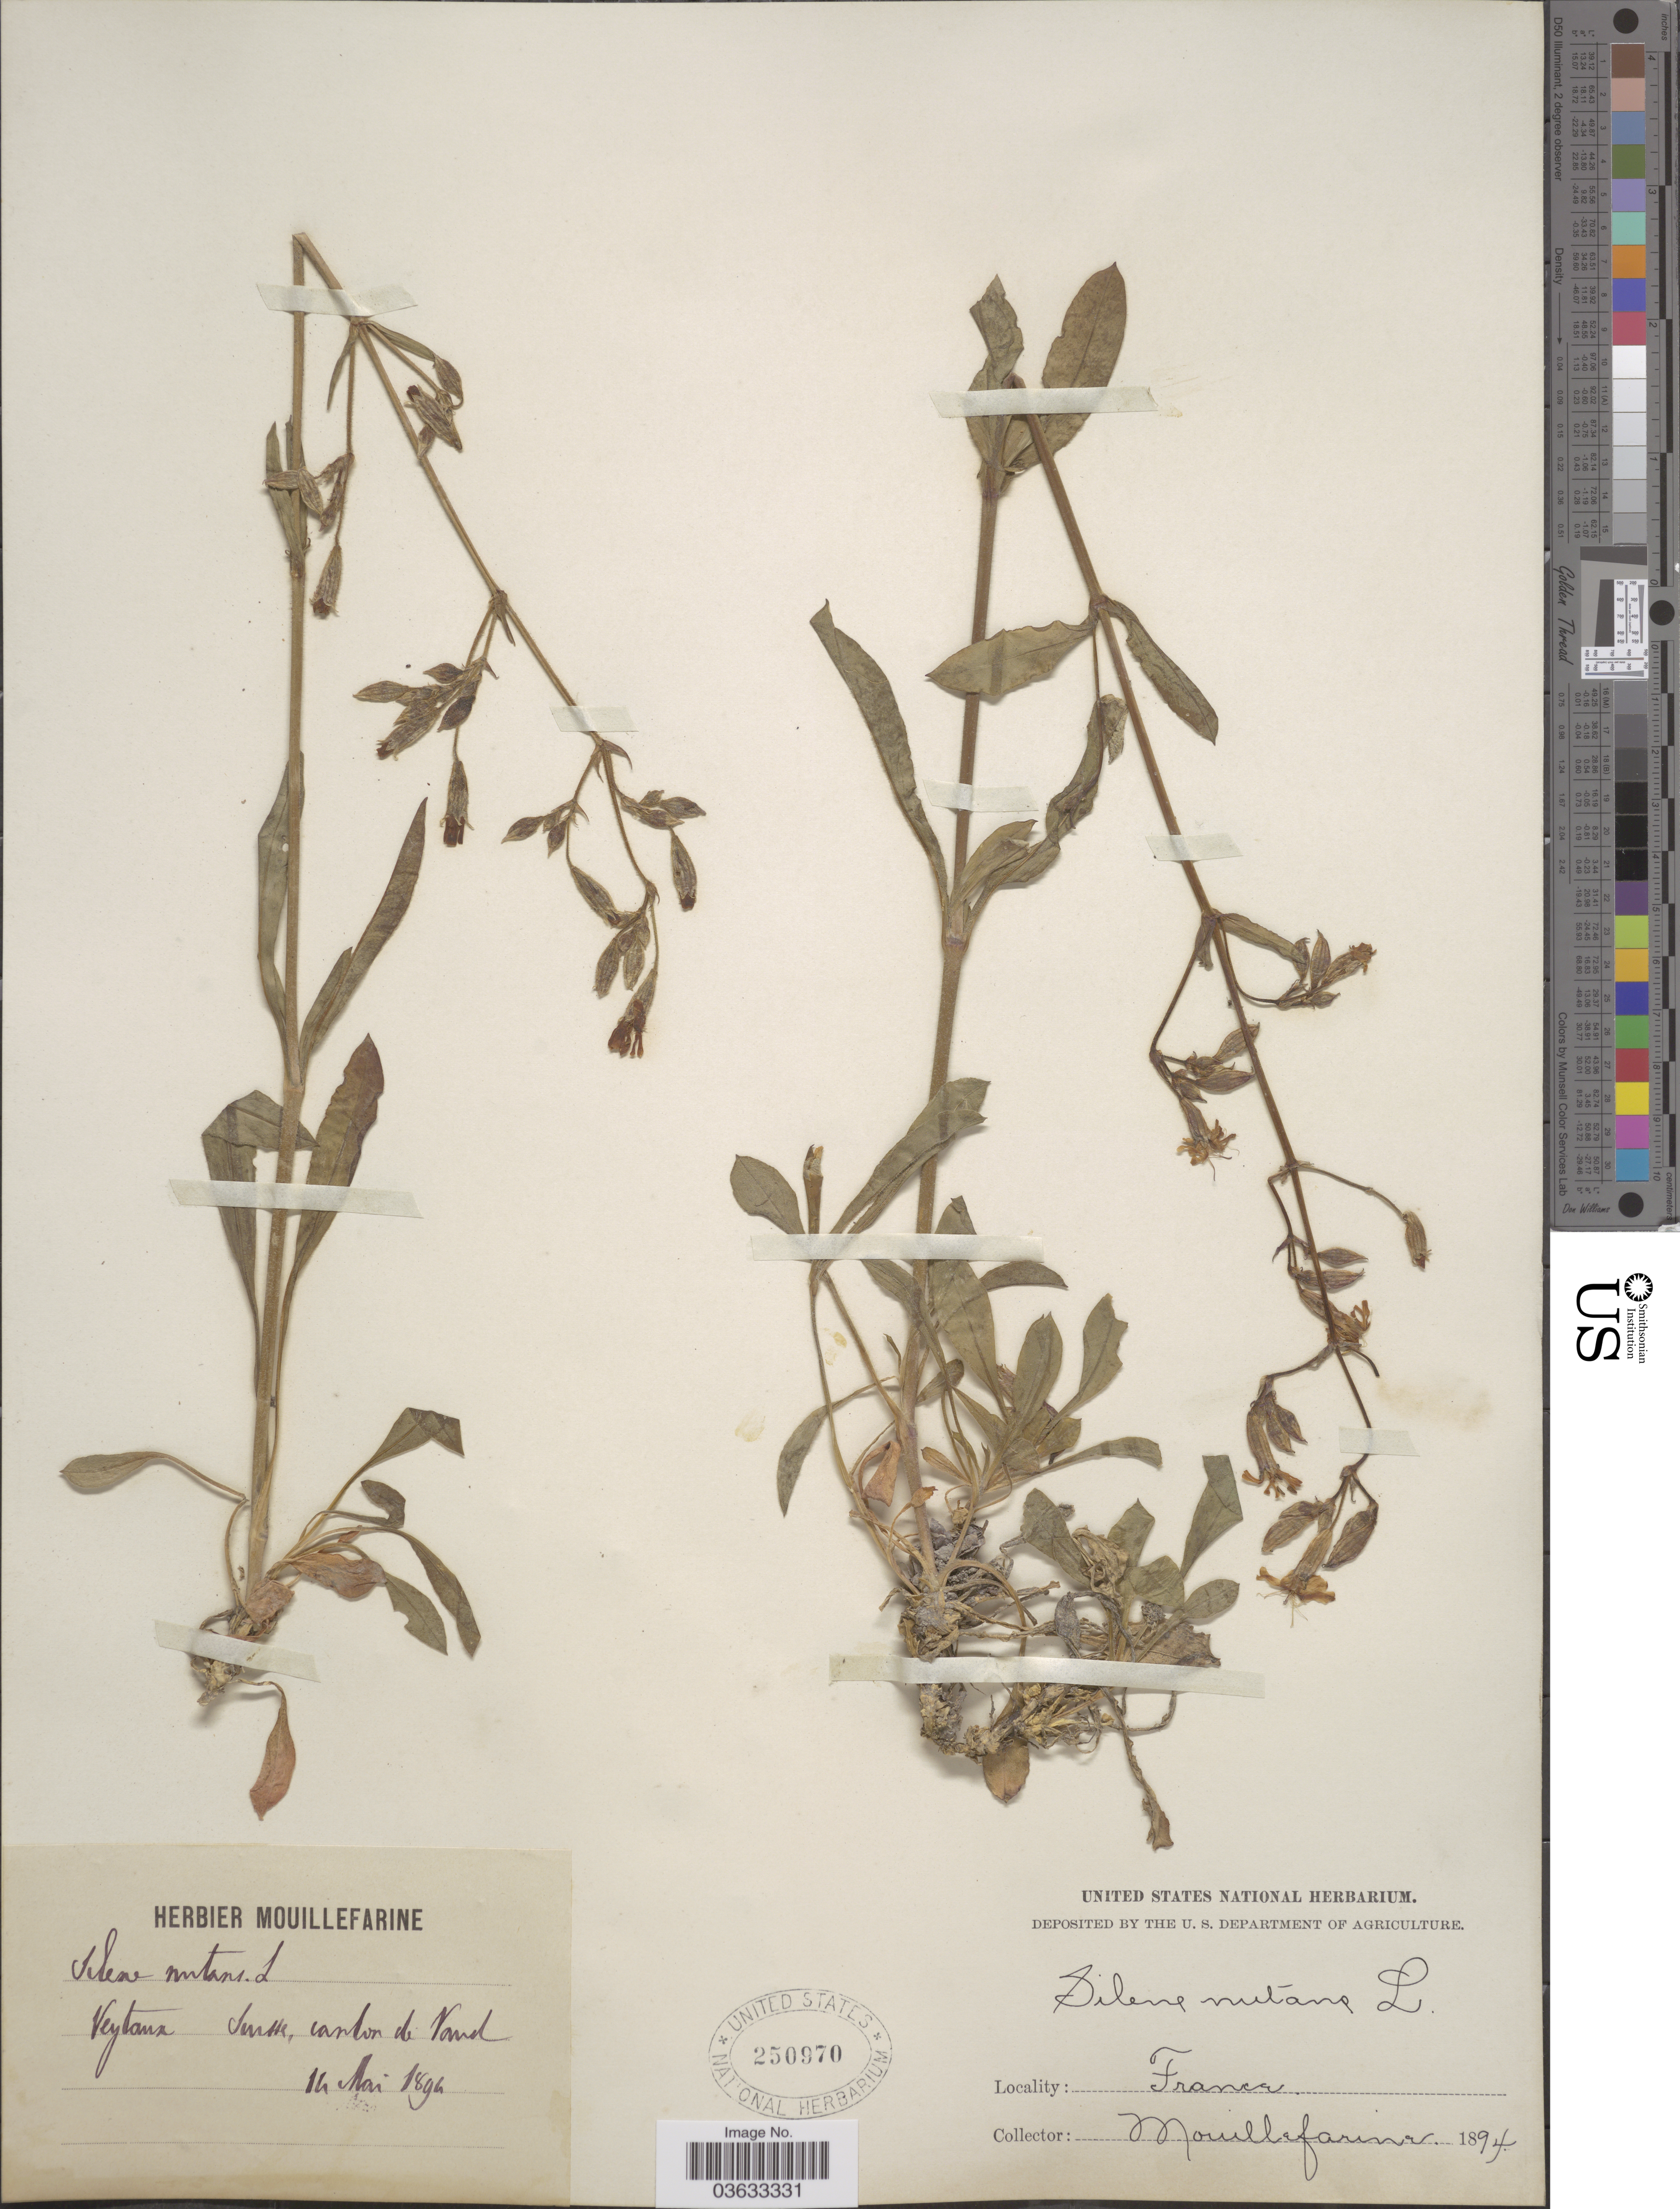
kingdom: Plantae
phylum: Tracheophyta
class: Magnoliopsida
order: Caryophyllales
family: Caryophyllaceae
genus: Silene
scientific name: Silene nutans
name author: L.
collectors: A. Mouillefarine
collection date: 1894-05-12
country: France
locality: Veytaux Suisse, canton de Vaud.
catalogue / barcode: US 250970